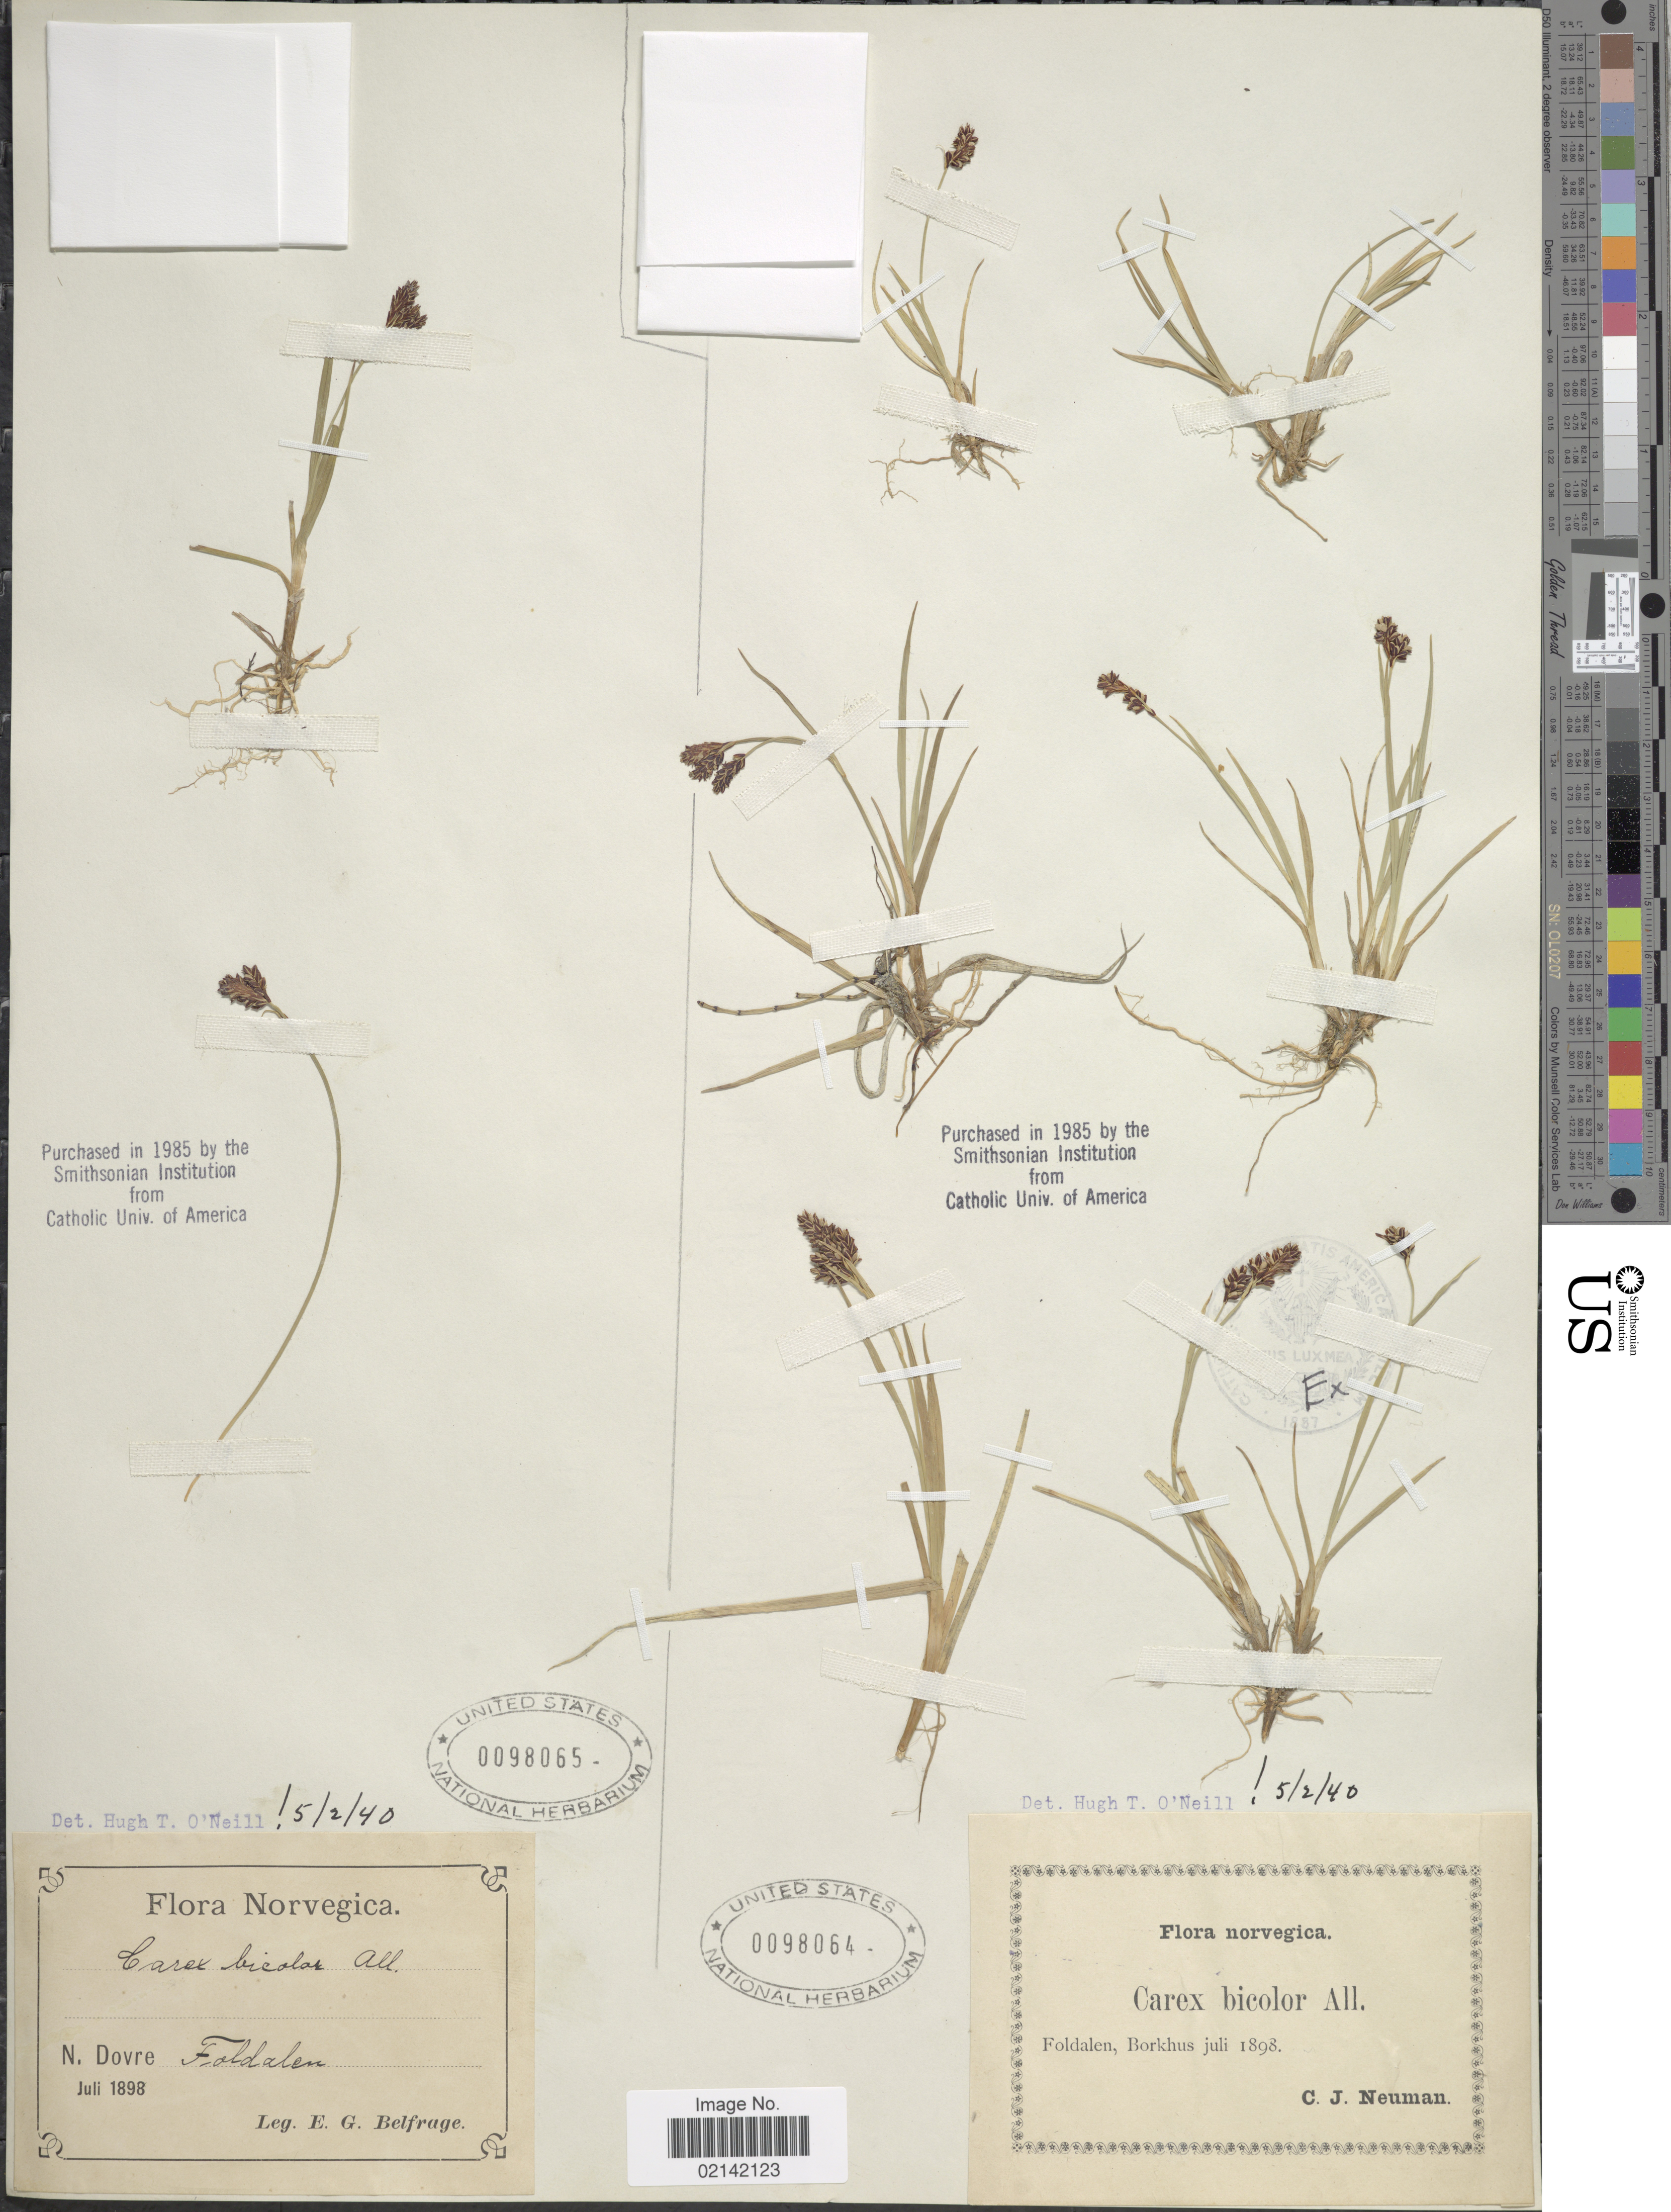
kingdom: Plantae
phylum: Tracheophyta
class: Liliopsida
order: Poales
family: Cyperaceae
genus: Carex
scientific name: Carex bicolor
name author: Bellardi ex All.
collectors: E. Belfrage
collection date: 1898-07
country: Norway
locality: N. Dovre, Faldalen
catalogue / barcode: US 98065